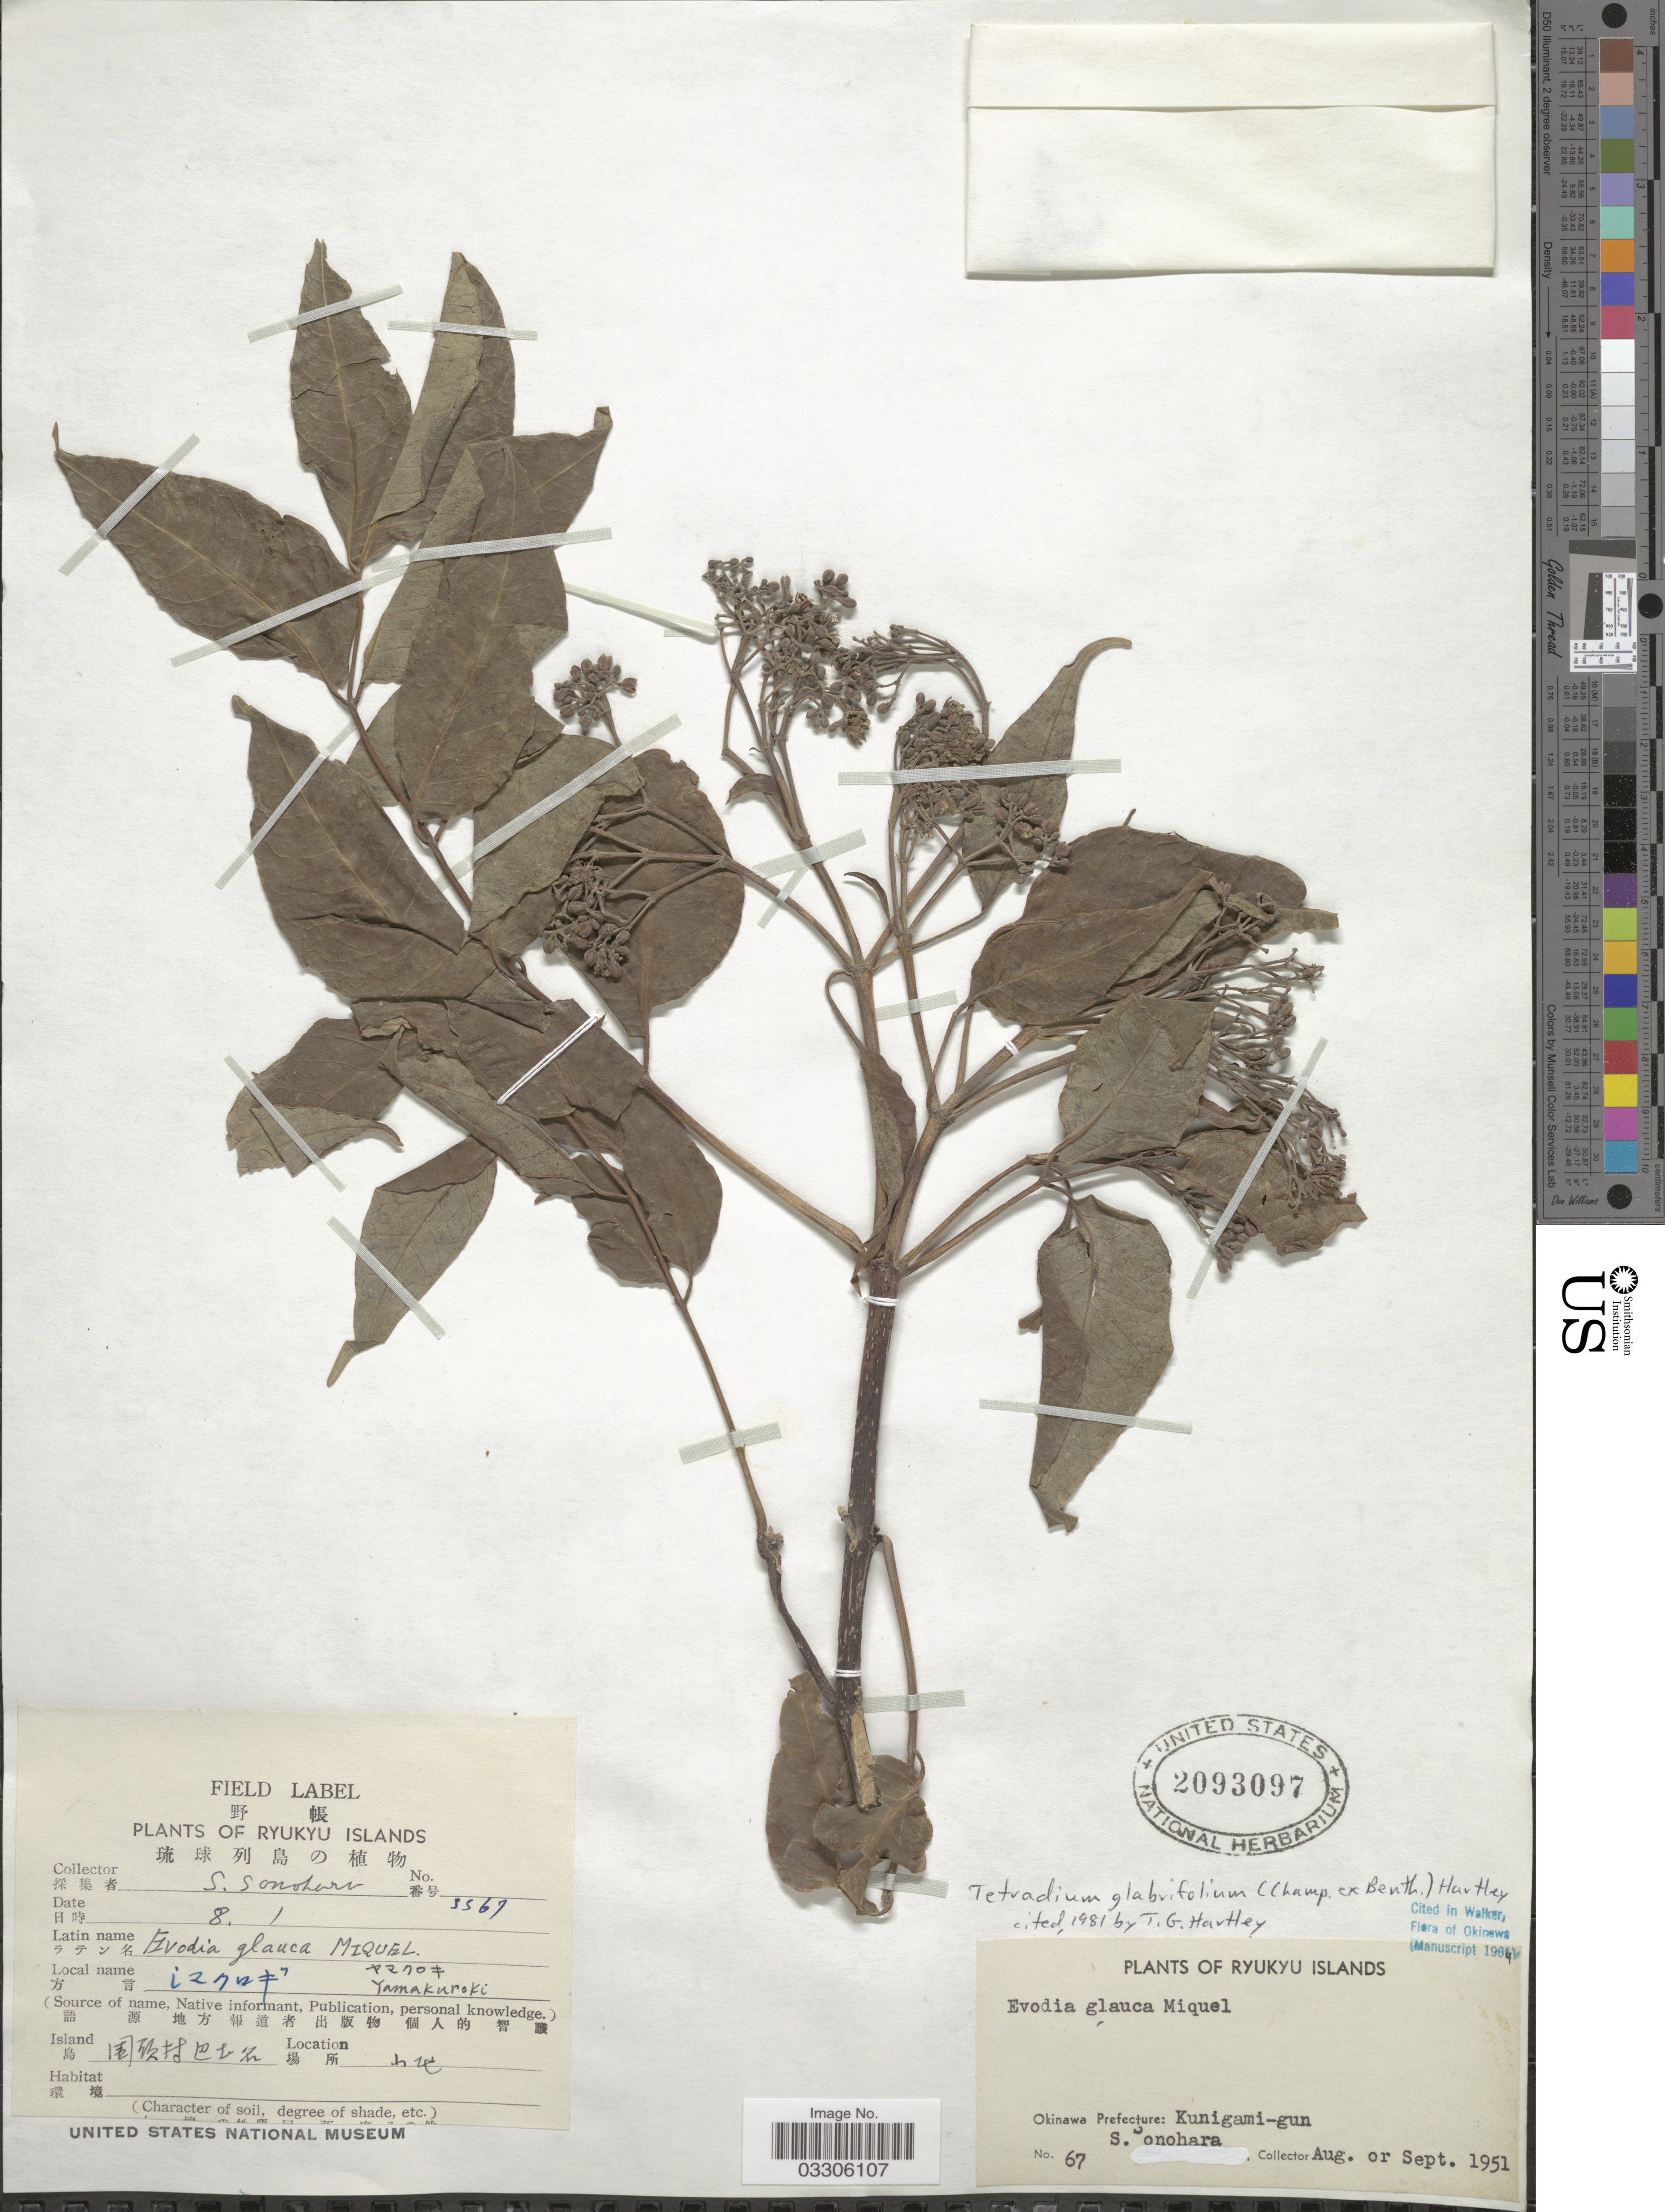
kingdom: Plantae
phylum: Tracheophyta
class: Magnoliopsida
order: Sapindales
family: Rutaceae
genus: Tetradium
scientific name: Tetradium glabrifolium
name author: (Champ. ex Benth.) T.G. Hartley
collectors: S. Sonohara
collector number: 67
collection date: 1951-08-01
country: Japan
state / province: Okinawa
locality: Ryukyu Islands. Okinawa Prefecture: Kunigami-gun. [Foreign script]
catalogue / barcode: US 2093097